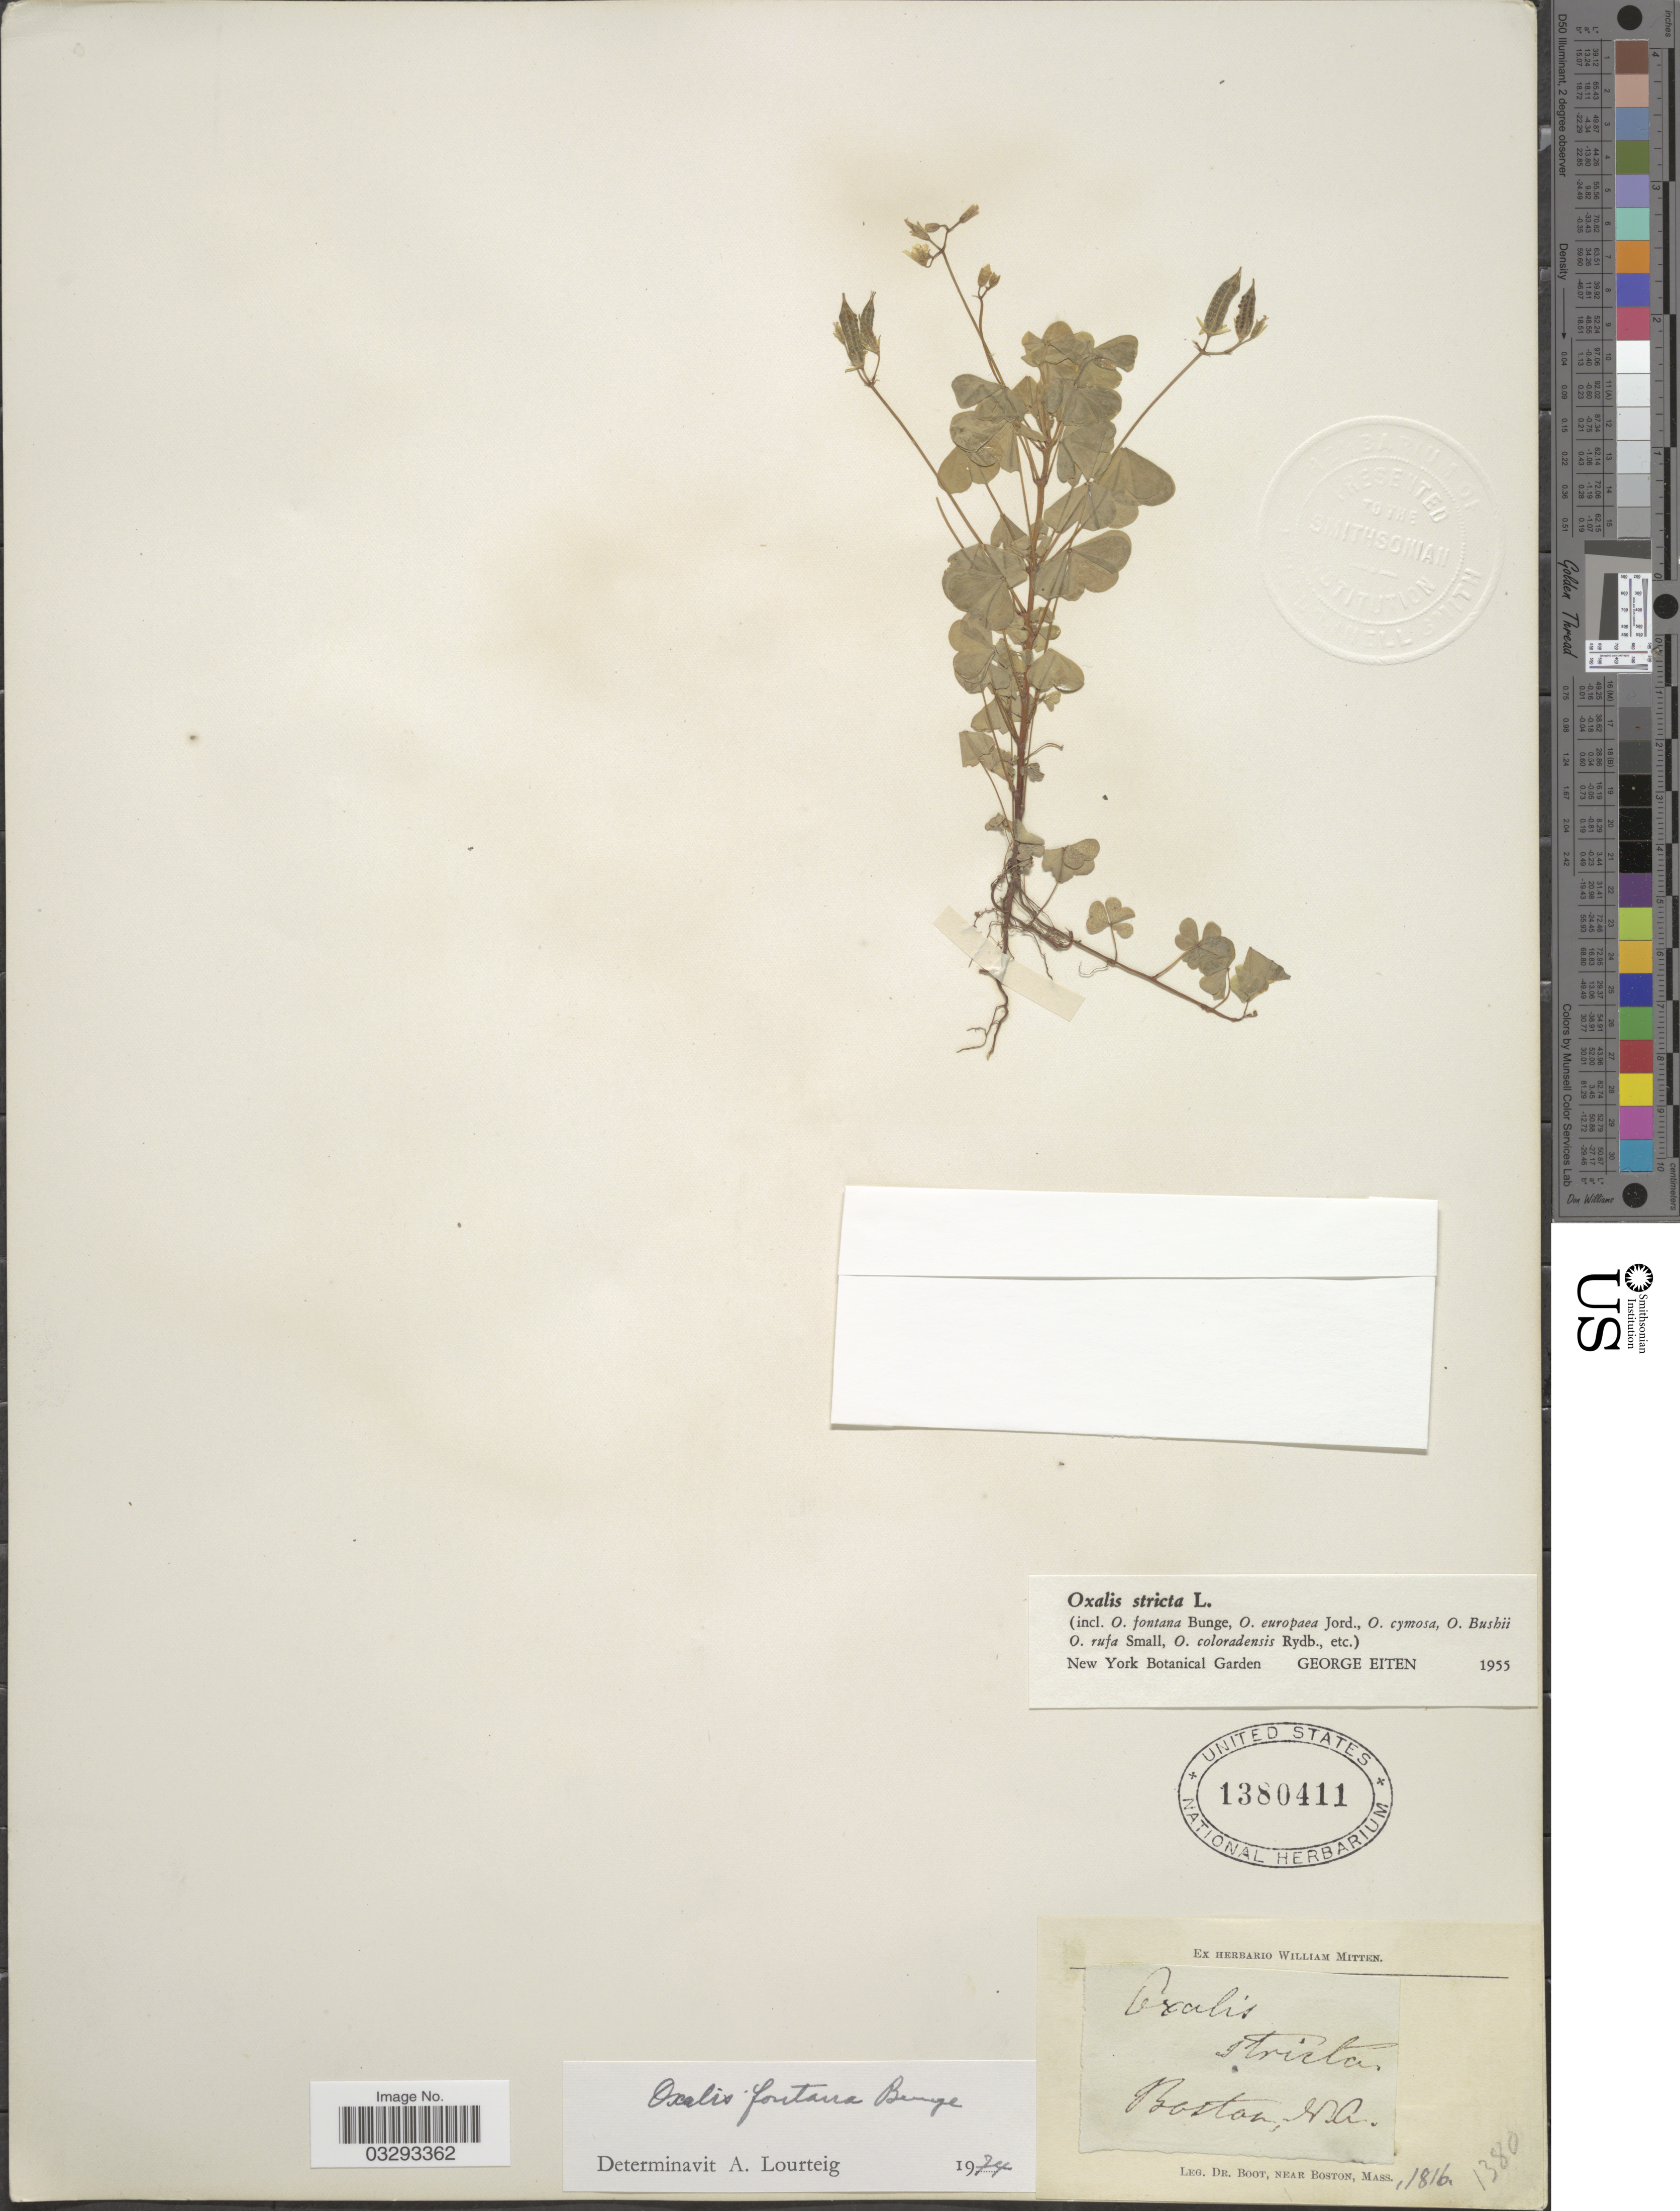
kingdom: Plantae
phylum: Tracheophyta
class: Magnoliopsida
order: Oxalidales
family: Oxalidaceae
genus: Oxalis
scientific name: Oxalis fontana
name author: Bunge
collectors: -. Boot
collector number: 1380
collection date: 1816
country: United States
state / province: Virginia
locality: Boston.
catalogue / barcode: US 1380411